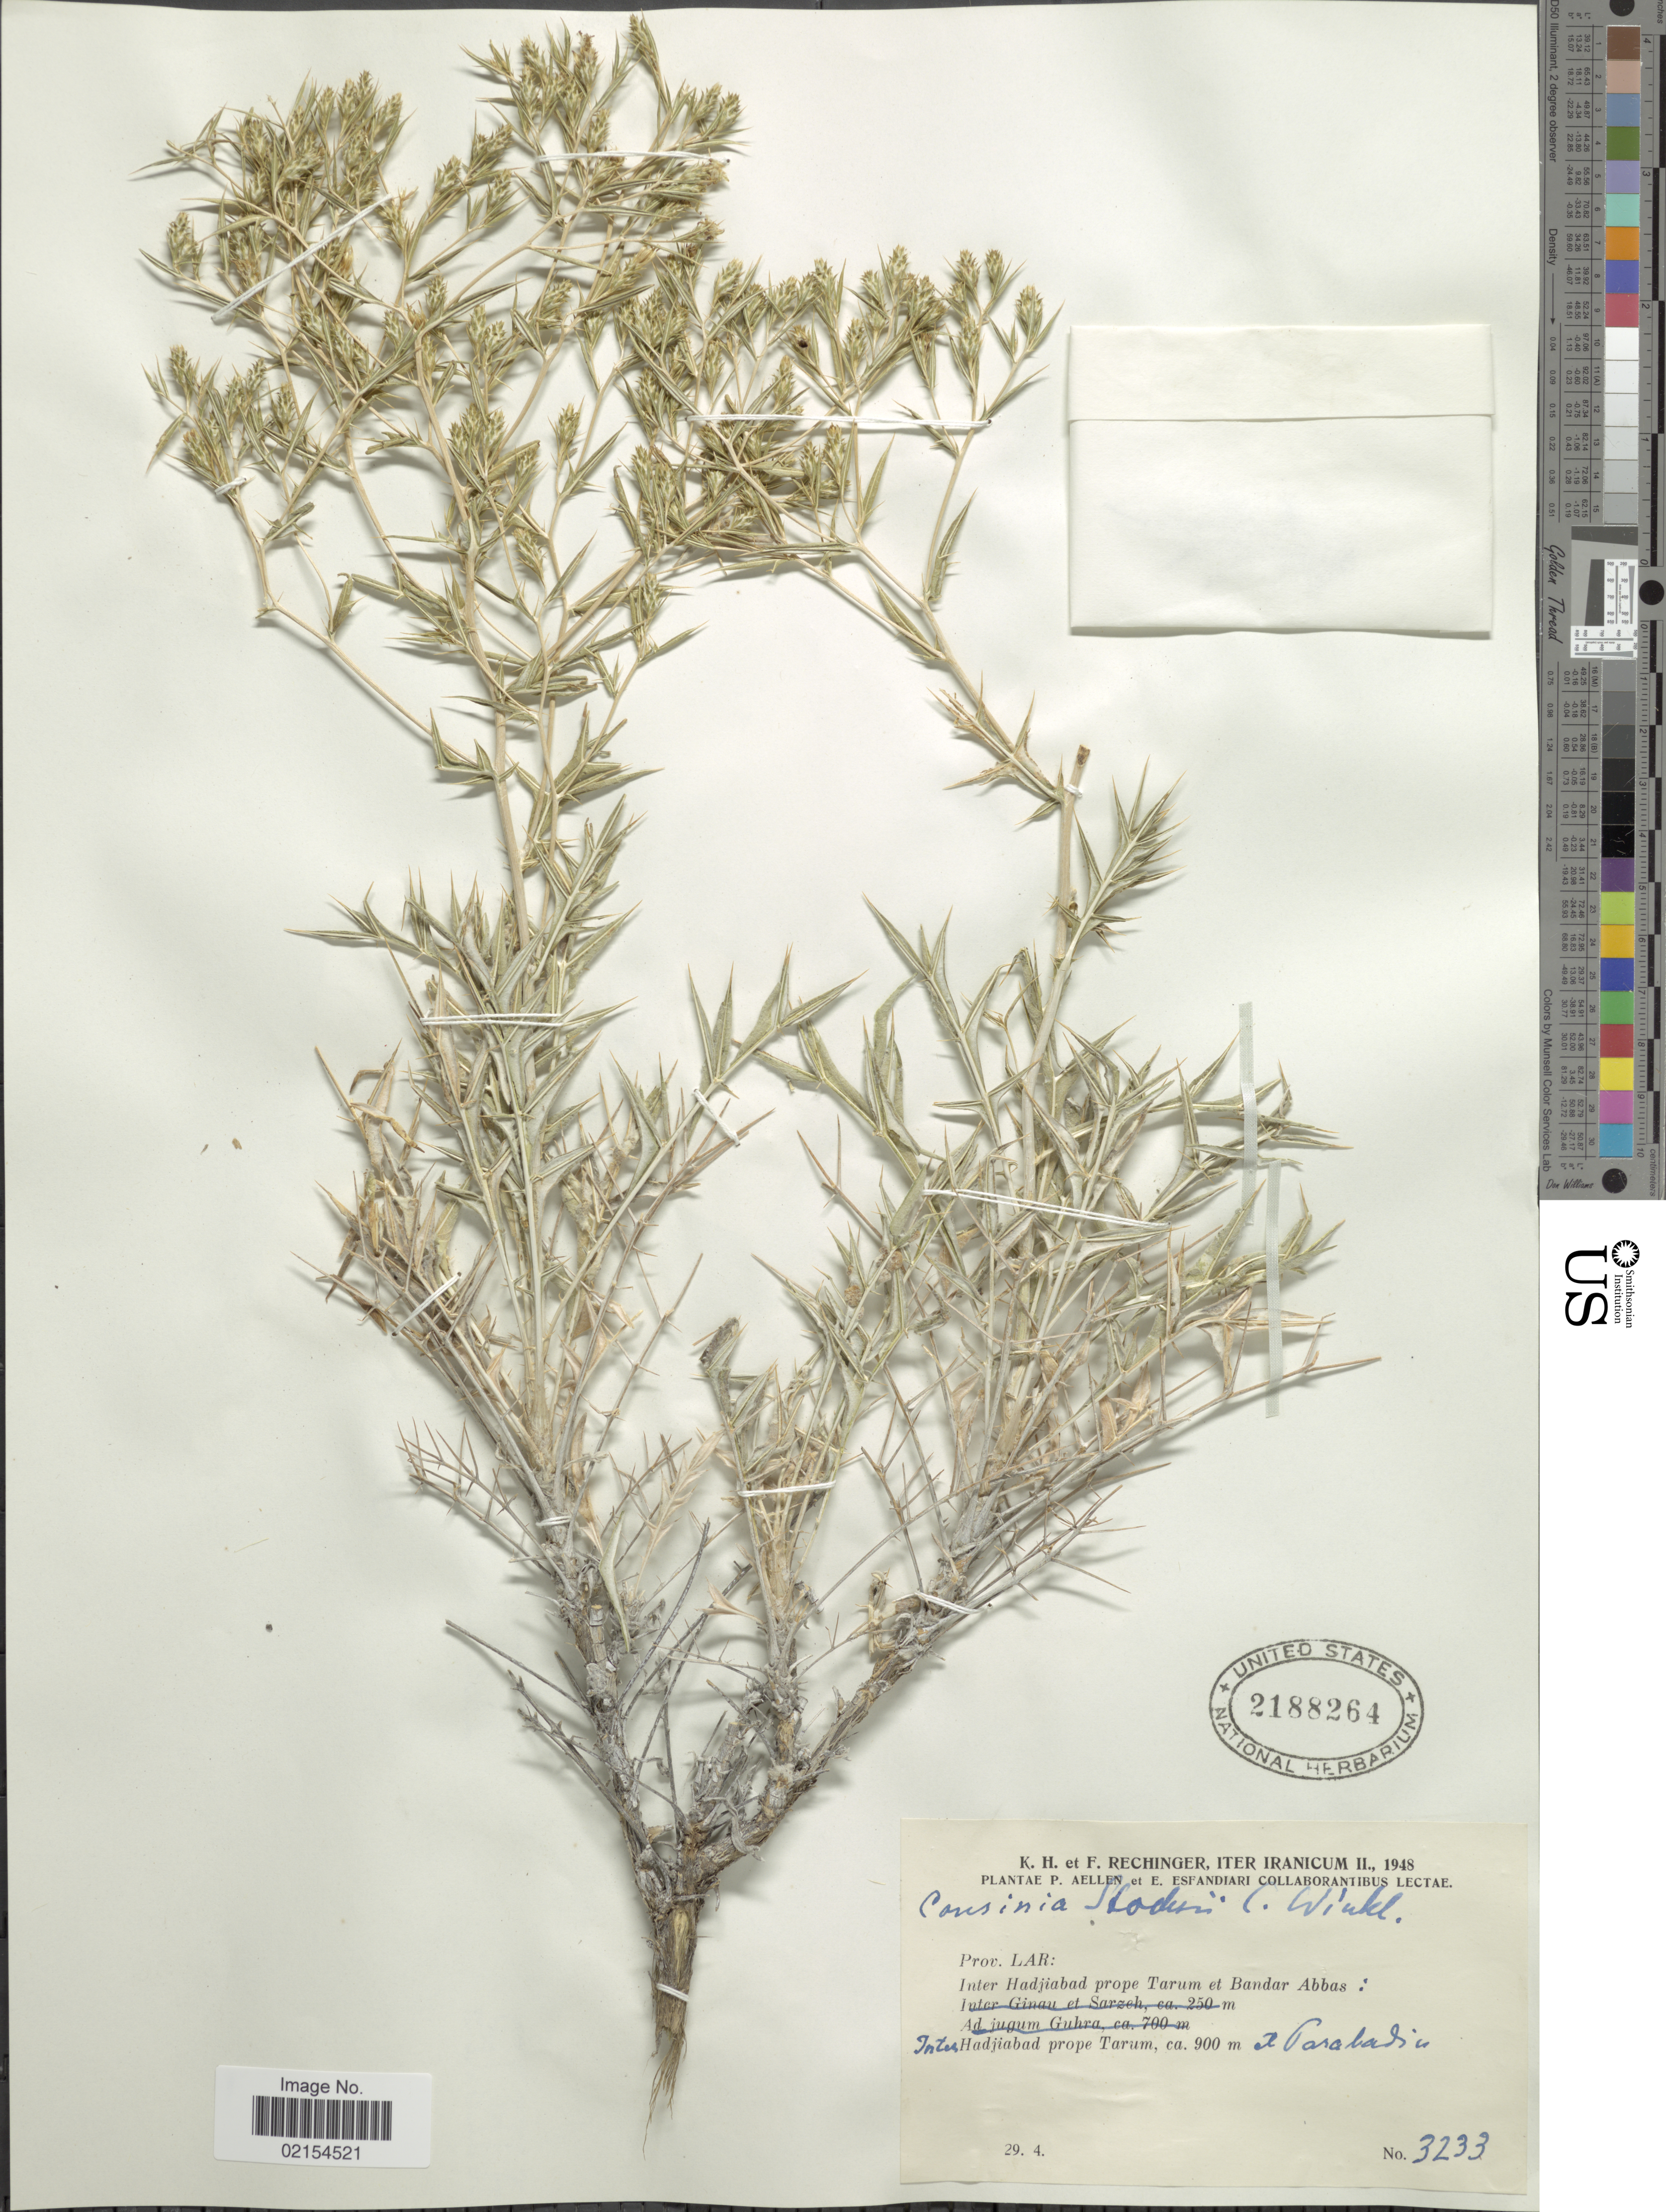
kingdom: Plantae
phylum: Tracheophyta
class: Magnoliopsida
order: Asterales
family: Asteraceae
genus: Cousinia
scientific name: Cousinia stocksii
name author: C. Winkl.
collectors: K. H. Rechinger & F. Rechinger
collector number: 3233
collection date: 1948-04-29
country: Iran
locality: Prov. Lar: Inter Hajiabad prope Tarum et Bandar Abbas: Inter Hadjiabad prope Tarum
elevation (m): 900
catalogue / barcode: US 2188264